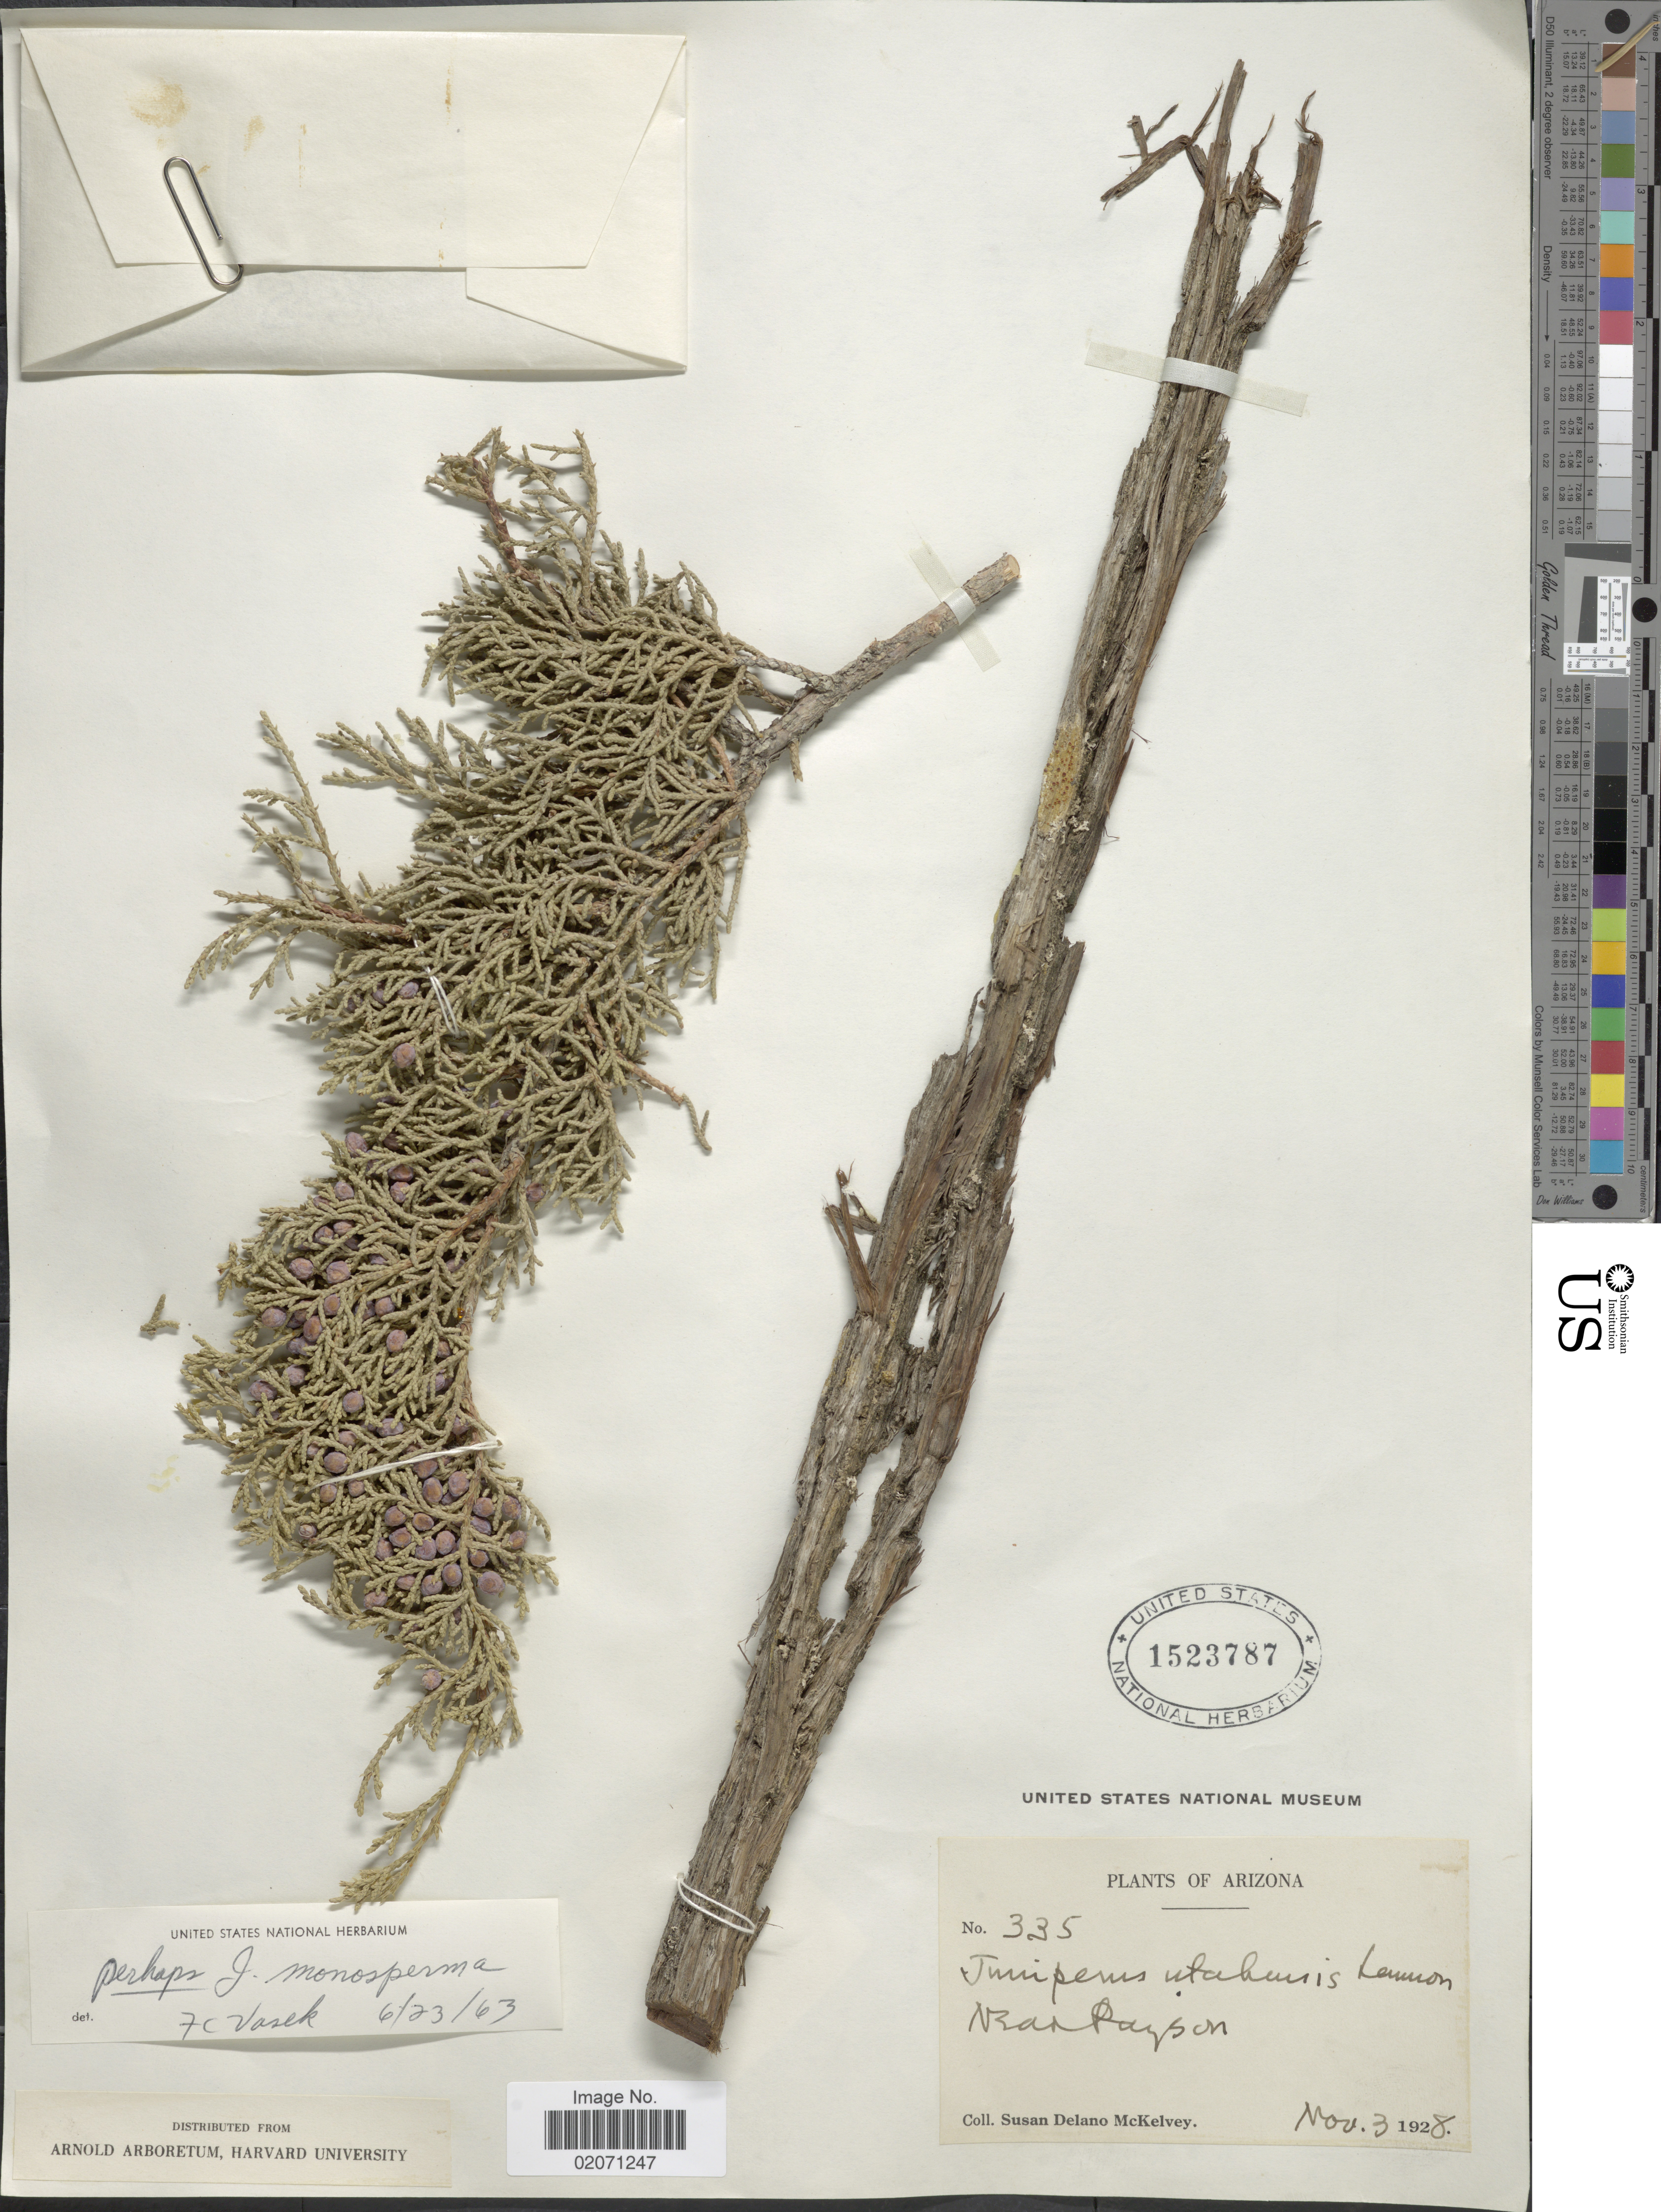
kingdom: Plantae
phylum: Tracheophyta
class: Pinopsida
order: Pinales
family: Cupressaceae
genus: Juniperus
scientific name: Juniperus monosperma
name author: (Engelm.) Sarg.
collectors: S. A. McKelvey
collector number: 335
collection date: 1928-11-03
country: United States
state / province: Arizona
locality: Near Payson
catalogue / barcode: US 1523787